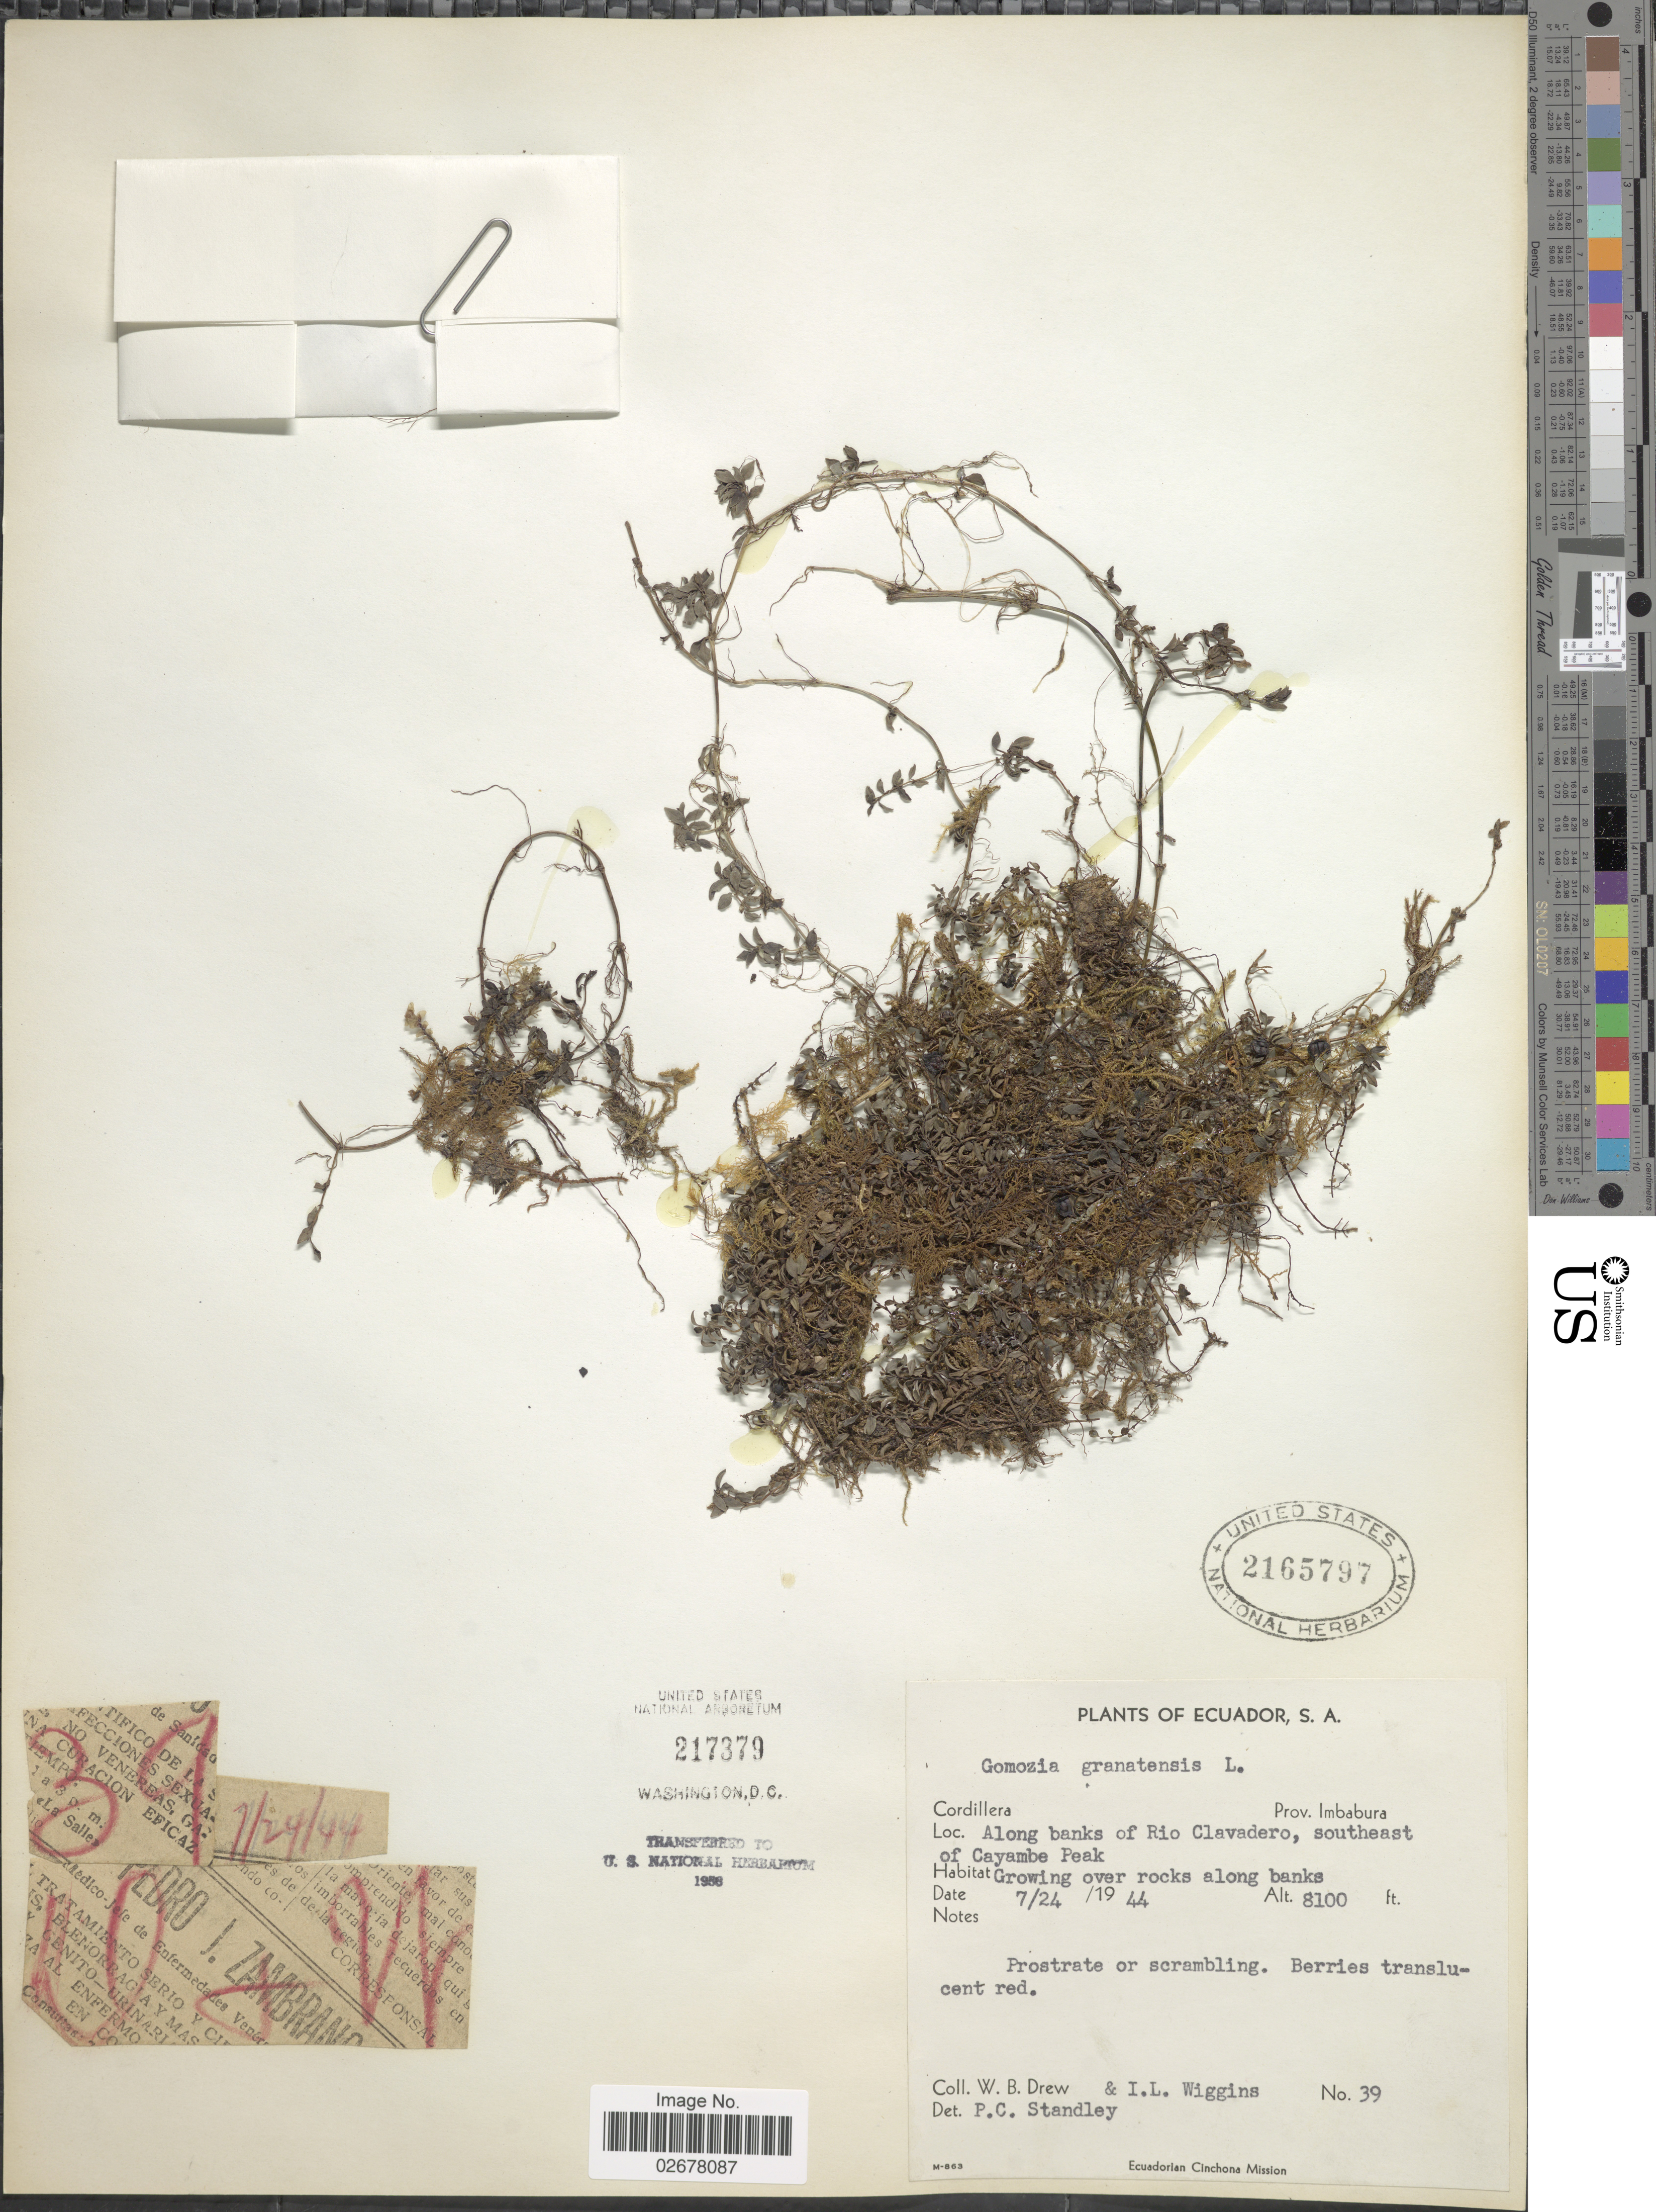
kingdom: Plantae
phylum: Tracheophyta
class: Magnoliopsida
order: Gentianales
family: Rubiaceae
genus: Nertera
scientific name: Nertera depressa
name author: Banks & Sol. ex Gaertn.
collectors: W. B. Drew & I. L. Wiggins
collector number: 39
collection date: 1944-07-24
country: Ecuador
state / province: Imbabura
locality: Cordillera, Along banks of Rio Clavadero, southeast of Cayambe, Growing over rocks along banks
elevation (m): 2469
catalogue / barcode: US 2165797